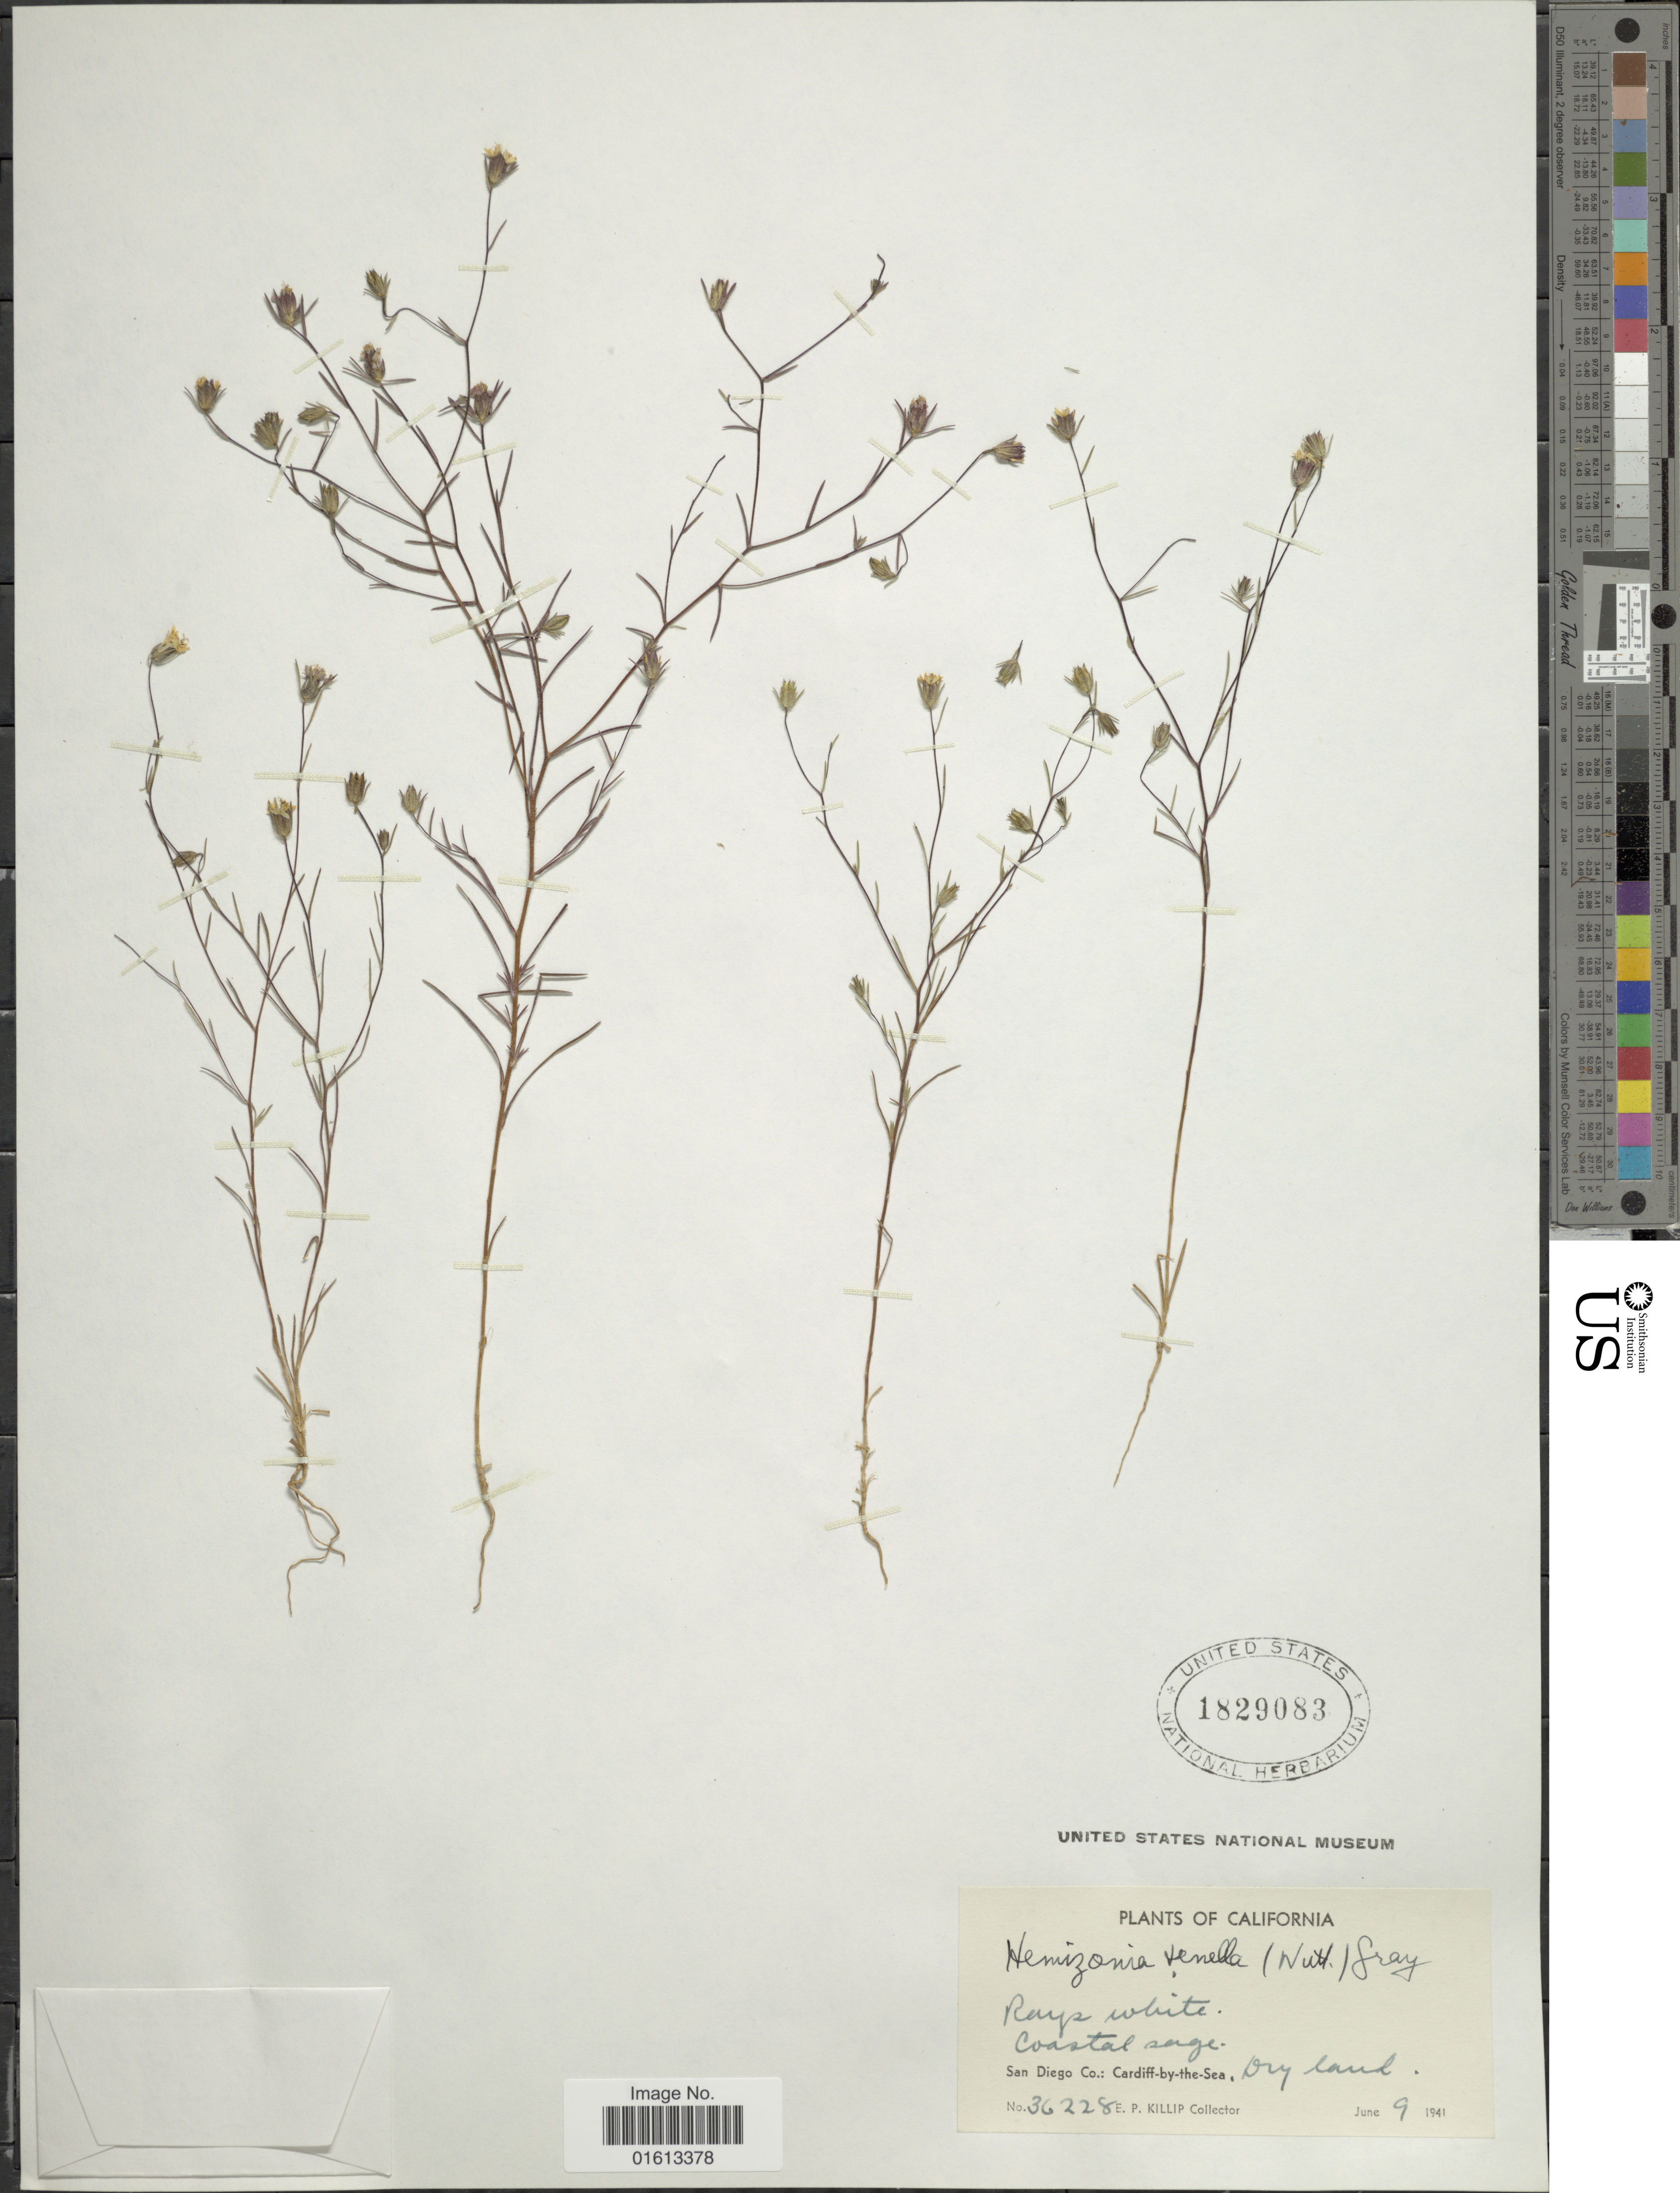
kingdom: Plantae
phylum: Tracheophyta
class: Magnoliopsida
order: Asterales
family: Asteraceae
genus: Calycadenia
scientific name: Calycadenia tenella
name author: (Nutt.) Torr. & A. Gray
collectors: E. P. Killip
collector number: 36228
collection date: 1941-06-09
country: United States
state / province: California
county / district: San Diego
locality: Coastal sage, San Diego Co.: Cardiff-by-the-Sea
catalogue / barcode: US 1829083